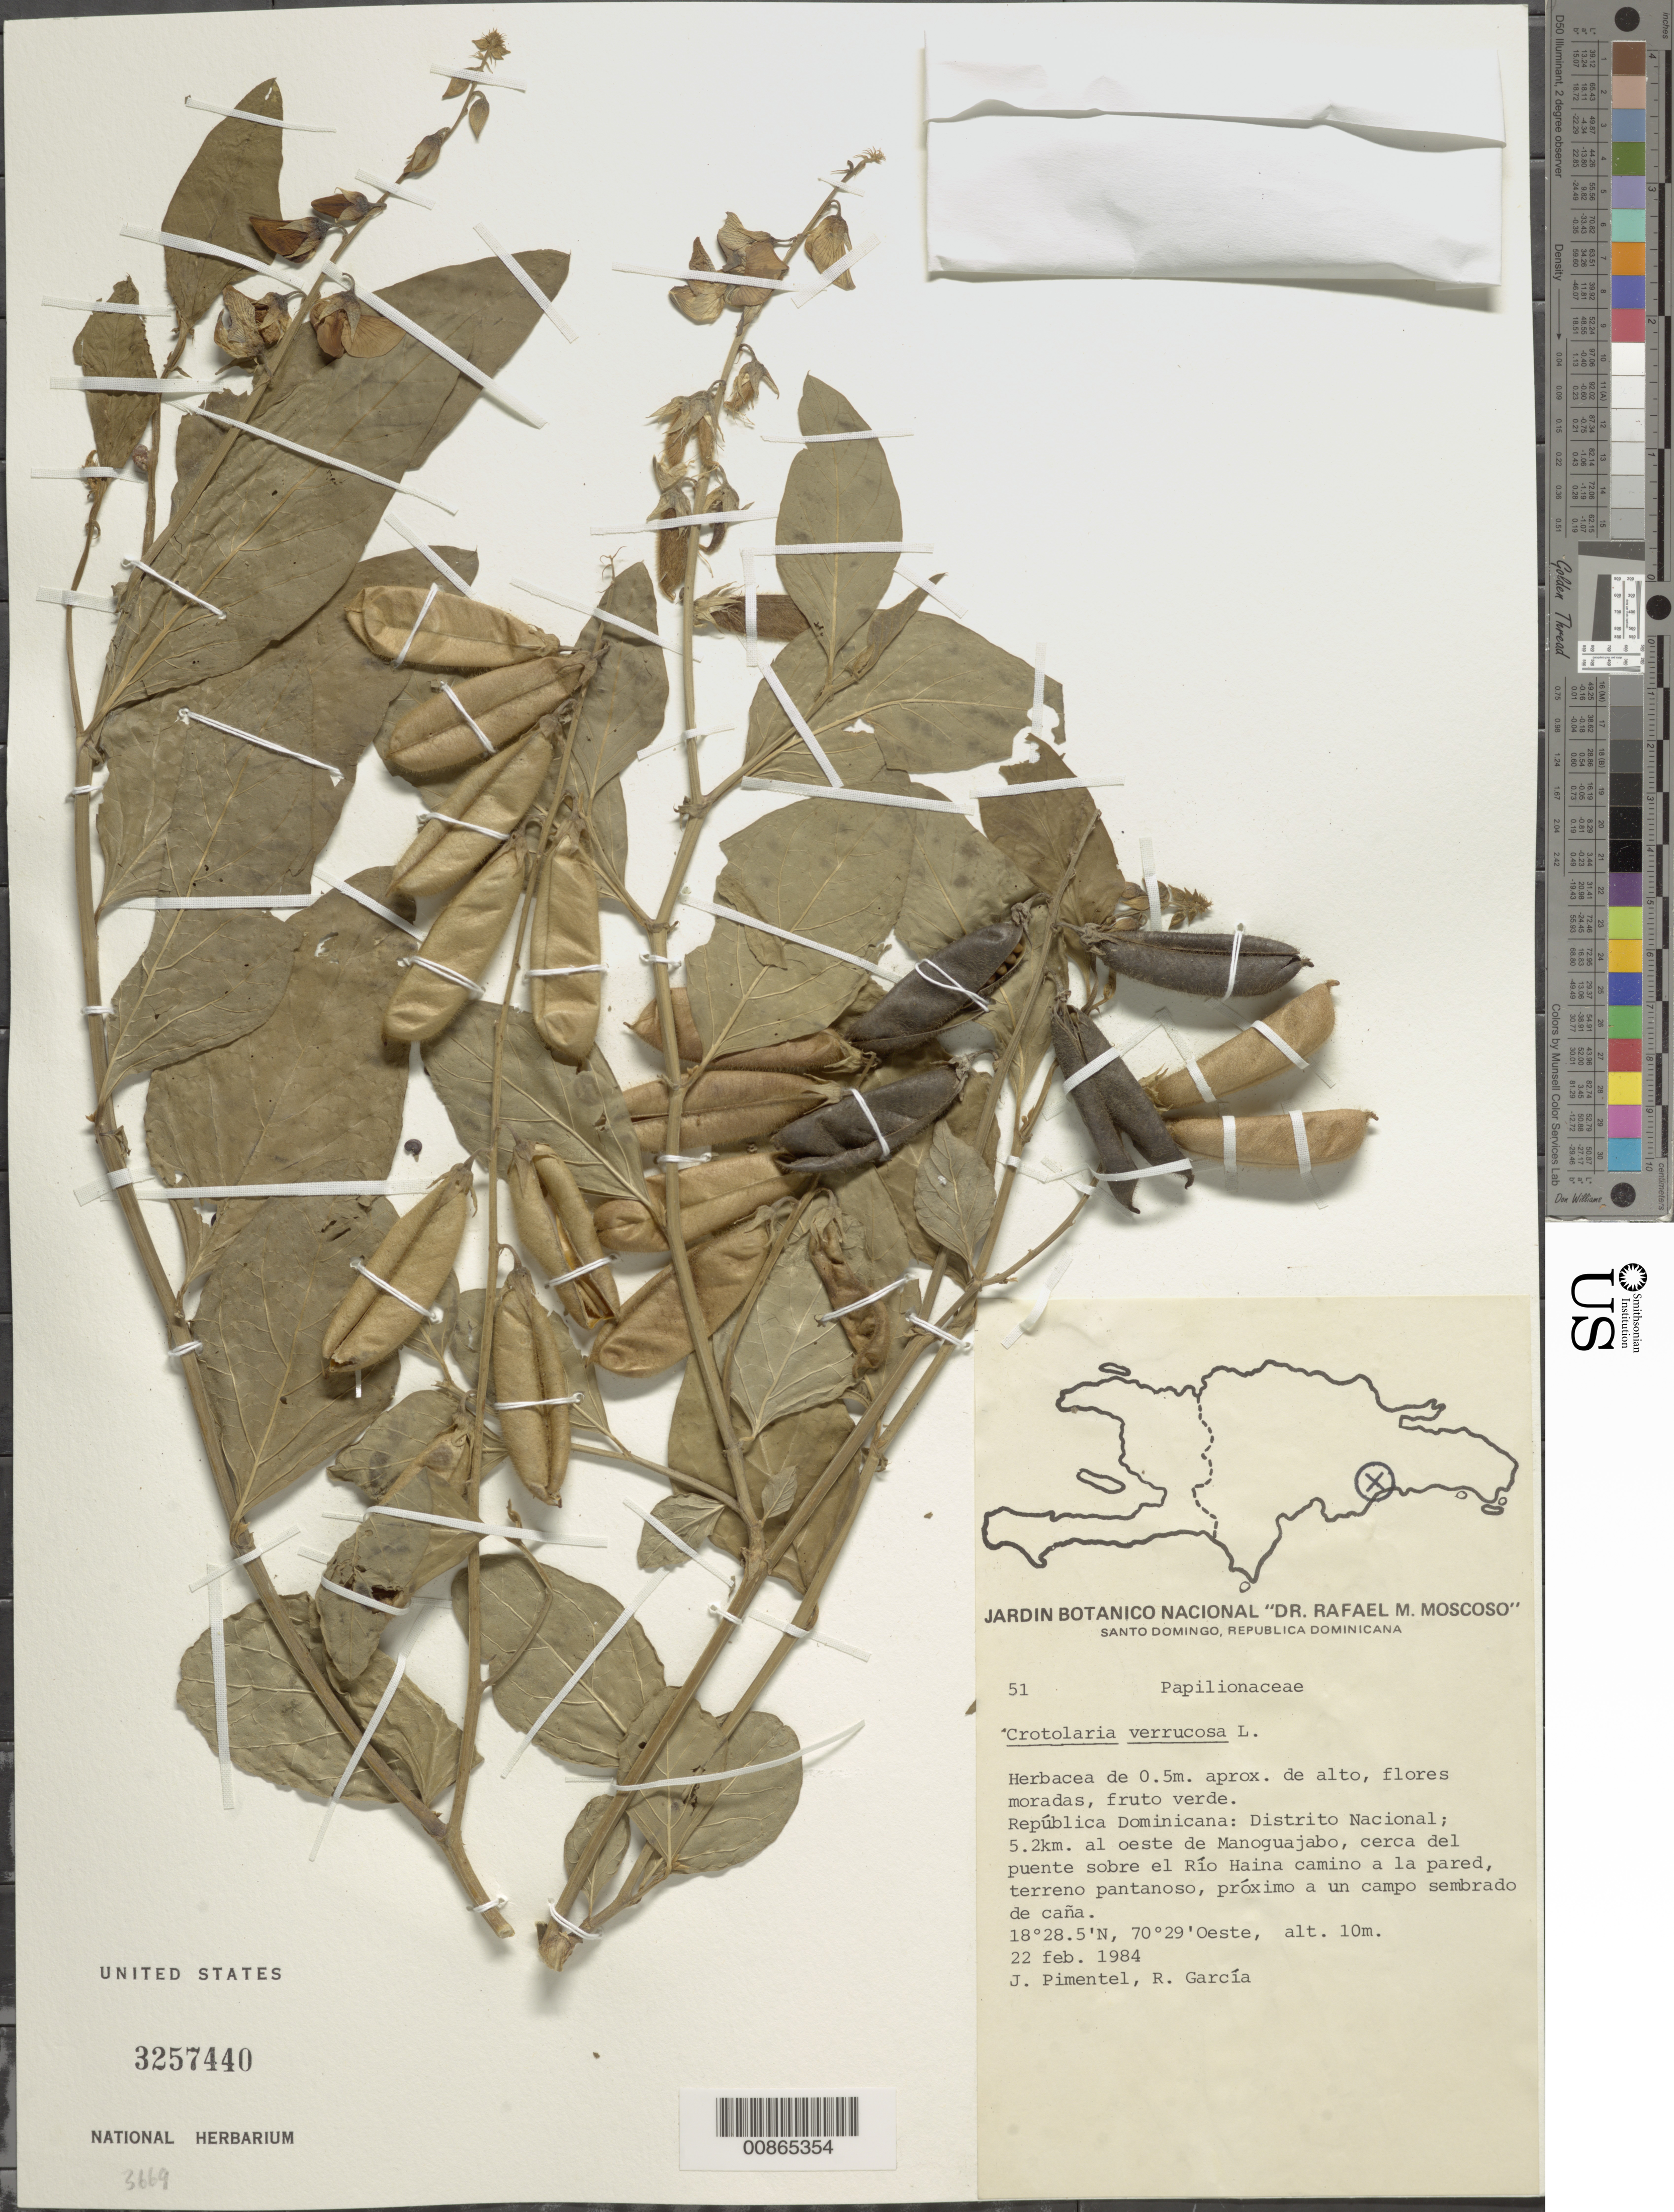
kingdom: Plantae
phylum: Tracheophyta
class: Magnoliopsida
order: Fabales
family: Fabaceae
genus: Crotalaria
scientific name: Crotalaria verrucosa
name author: L.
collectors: J. Pimentel & R. G. García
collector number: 51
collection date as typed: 22 Feb 1984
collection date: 1984-02-22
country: Dominican Republic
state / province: Distrito Nacional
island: Hispaniola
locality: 5.2 km. al oeste de Manoguajabo, cerca del puente sobre el Río Haina camino a la pared.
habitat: Terreno pantanoso, próximo a un campo sembrado de caña.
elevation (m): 10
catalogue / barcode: US 3257440